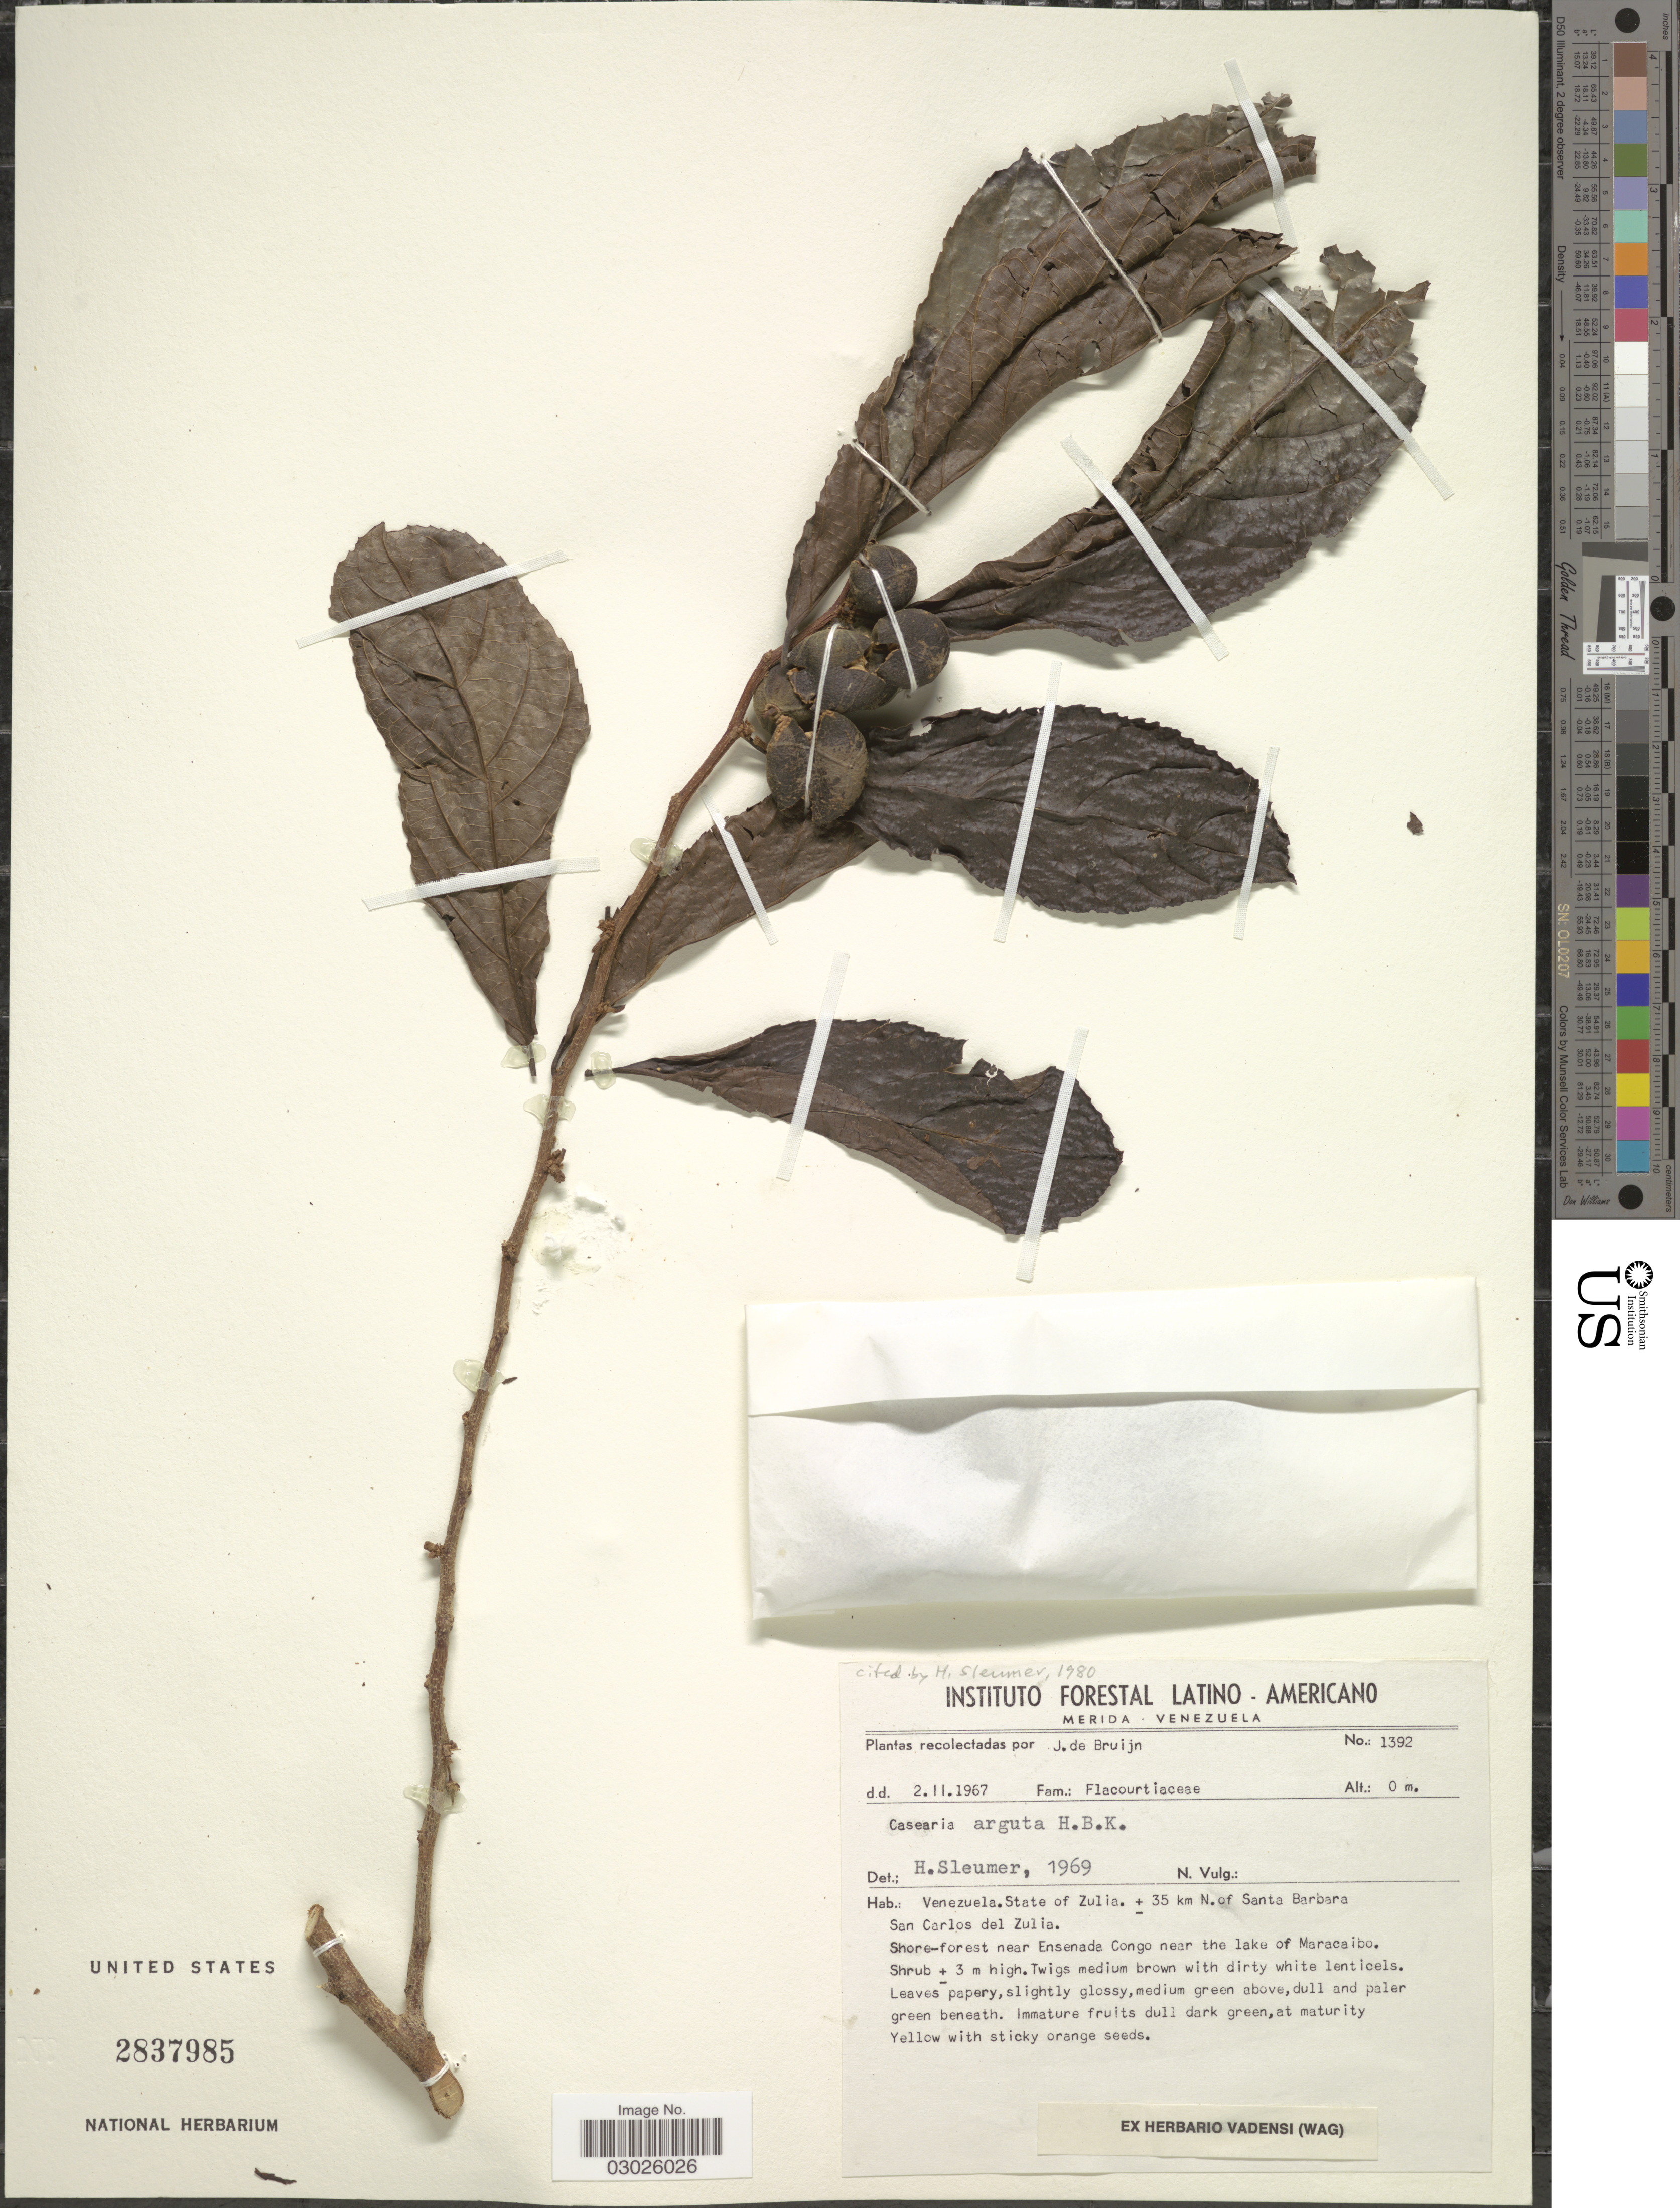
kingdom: Plantae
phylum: Tracheophyta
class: Magnoliopsida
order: Malpighiales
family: Salicaceae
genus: Casearia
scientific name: Casearia arguta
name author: Kunth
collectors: J. Bruijn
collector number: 1392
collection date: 1967-02-02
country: Venezuela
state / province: Zulia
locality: ± 35 km N. of Santa Barbara San Carlos del Zulia. Shore-forest near Ensenada Congo near the lake of Maracaibo.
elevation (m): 0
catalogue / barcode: US 2837985